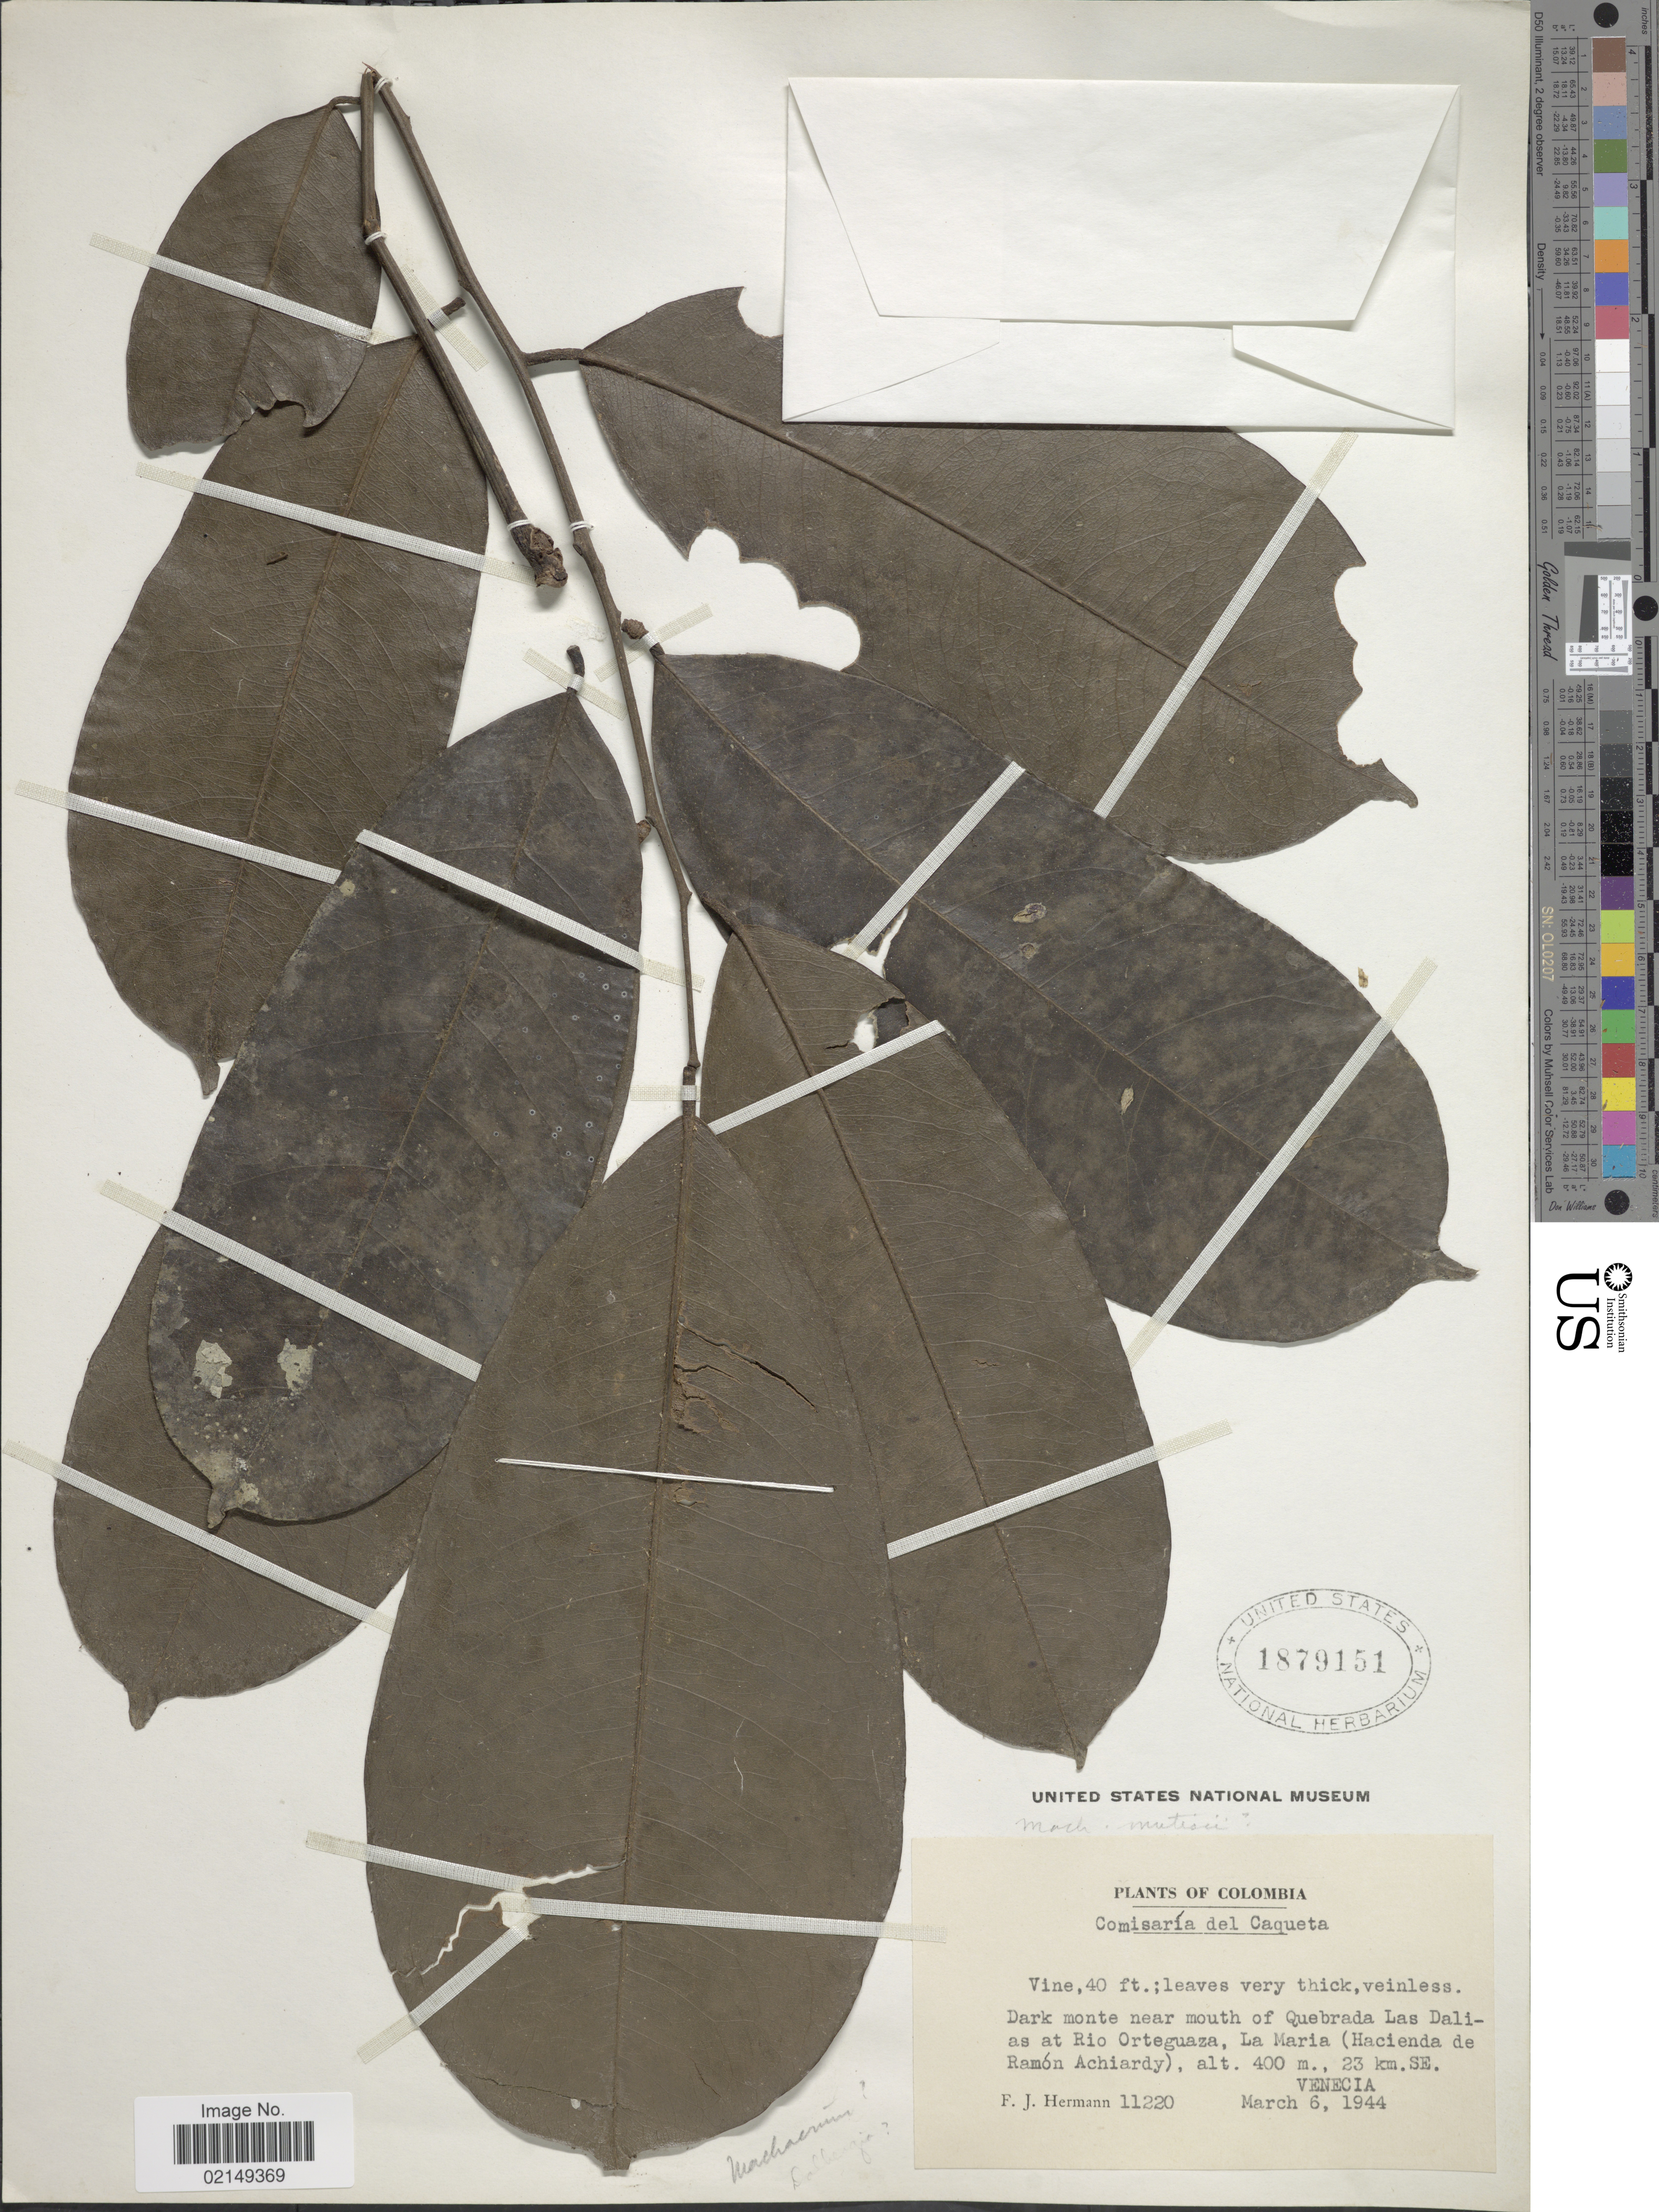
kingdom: Plantae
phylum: Tracheophyta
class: Magnoliopsida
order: Fabales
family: Fabaceae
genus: Machaerium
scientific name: Machaerium mutisii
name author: Killip ex Rudd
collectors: F. J. Hermann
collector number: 11220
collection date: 1944-03-06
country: Colombia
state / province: Caquetá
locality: Comisaria del Caqueta. dark monte near mouth of Quebrada Las Dalias at Rio Orteguaza, La Maria (Hacienda de Ramon Achiardy) 23 km. SE Venecia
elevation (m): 400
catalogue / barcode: US 1879151